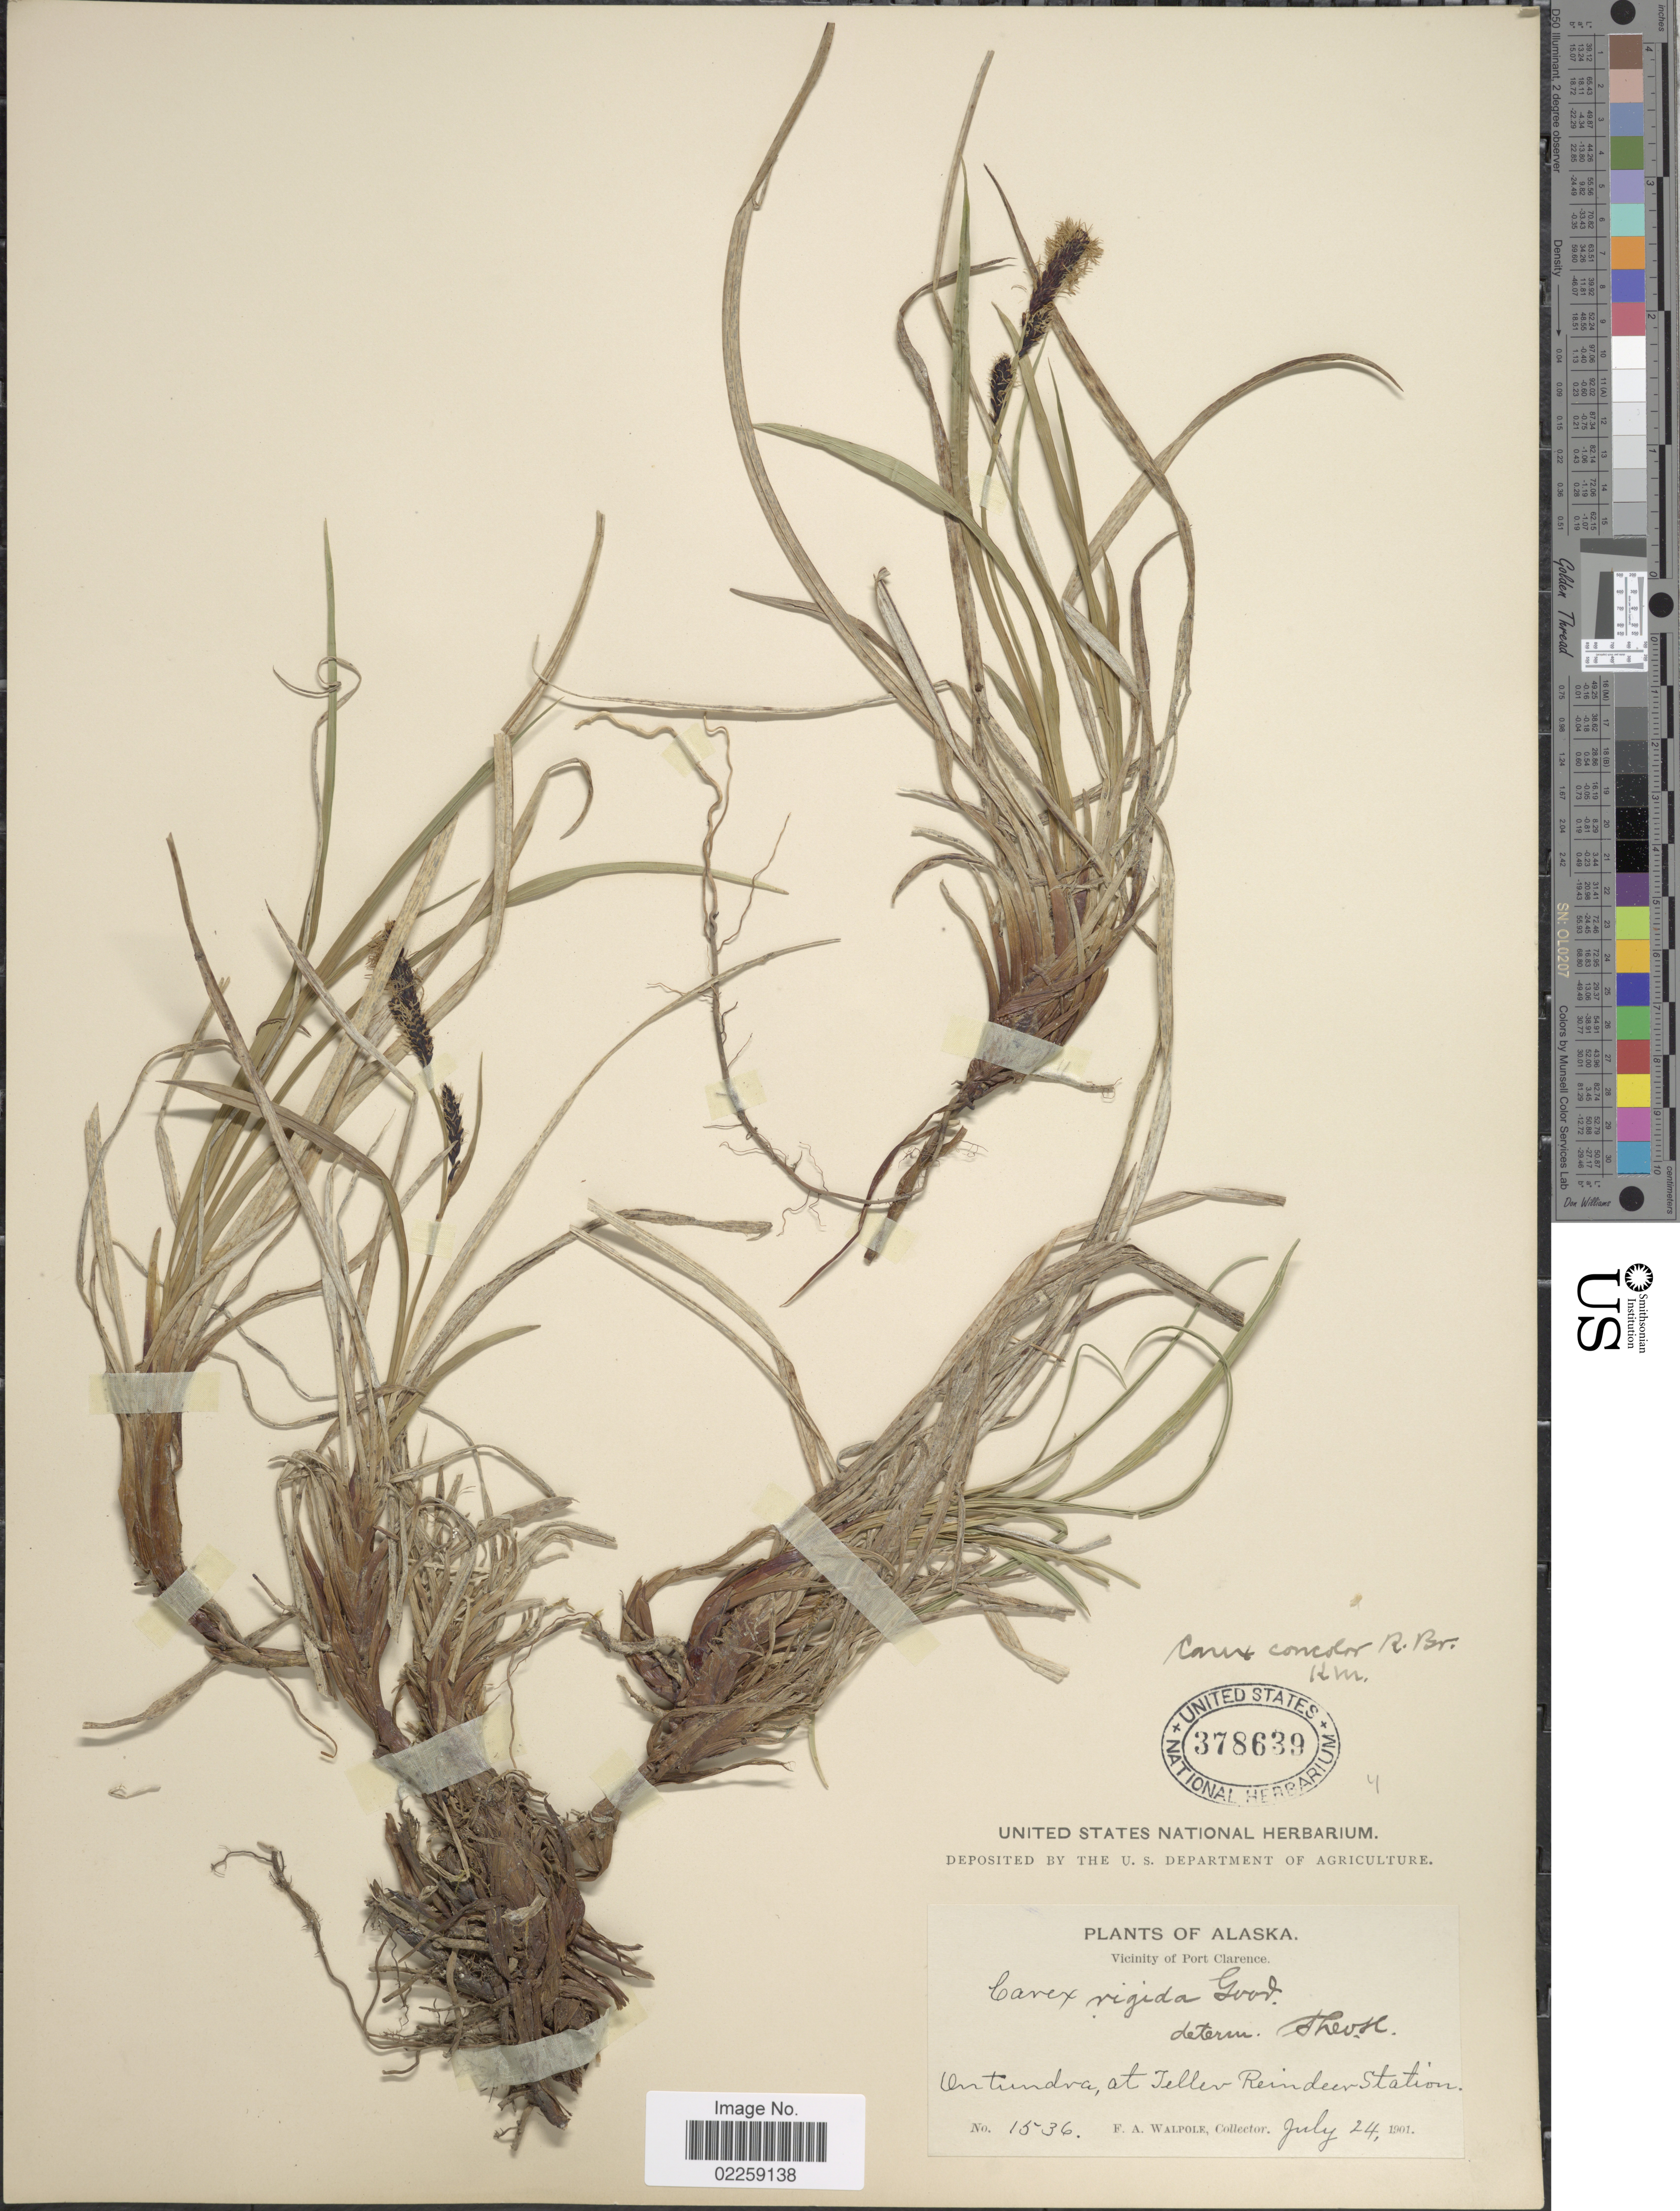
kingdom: Plantae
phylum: Tracheophyta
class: Liliopsida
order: Poales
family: Cyperaceae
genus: Carex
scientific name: Carex bigelowii subsp. lugens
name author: (Holm) T.V. Egorova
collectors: F. Walpole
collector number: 1536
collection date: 1901-07-24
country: United States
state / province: Alaska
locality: Vicinity of Port Clarence. On tundra, at Teller Reindeer Station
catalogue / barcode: US 378639